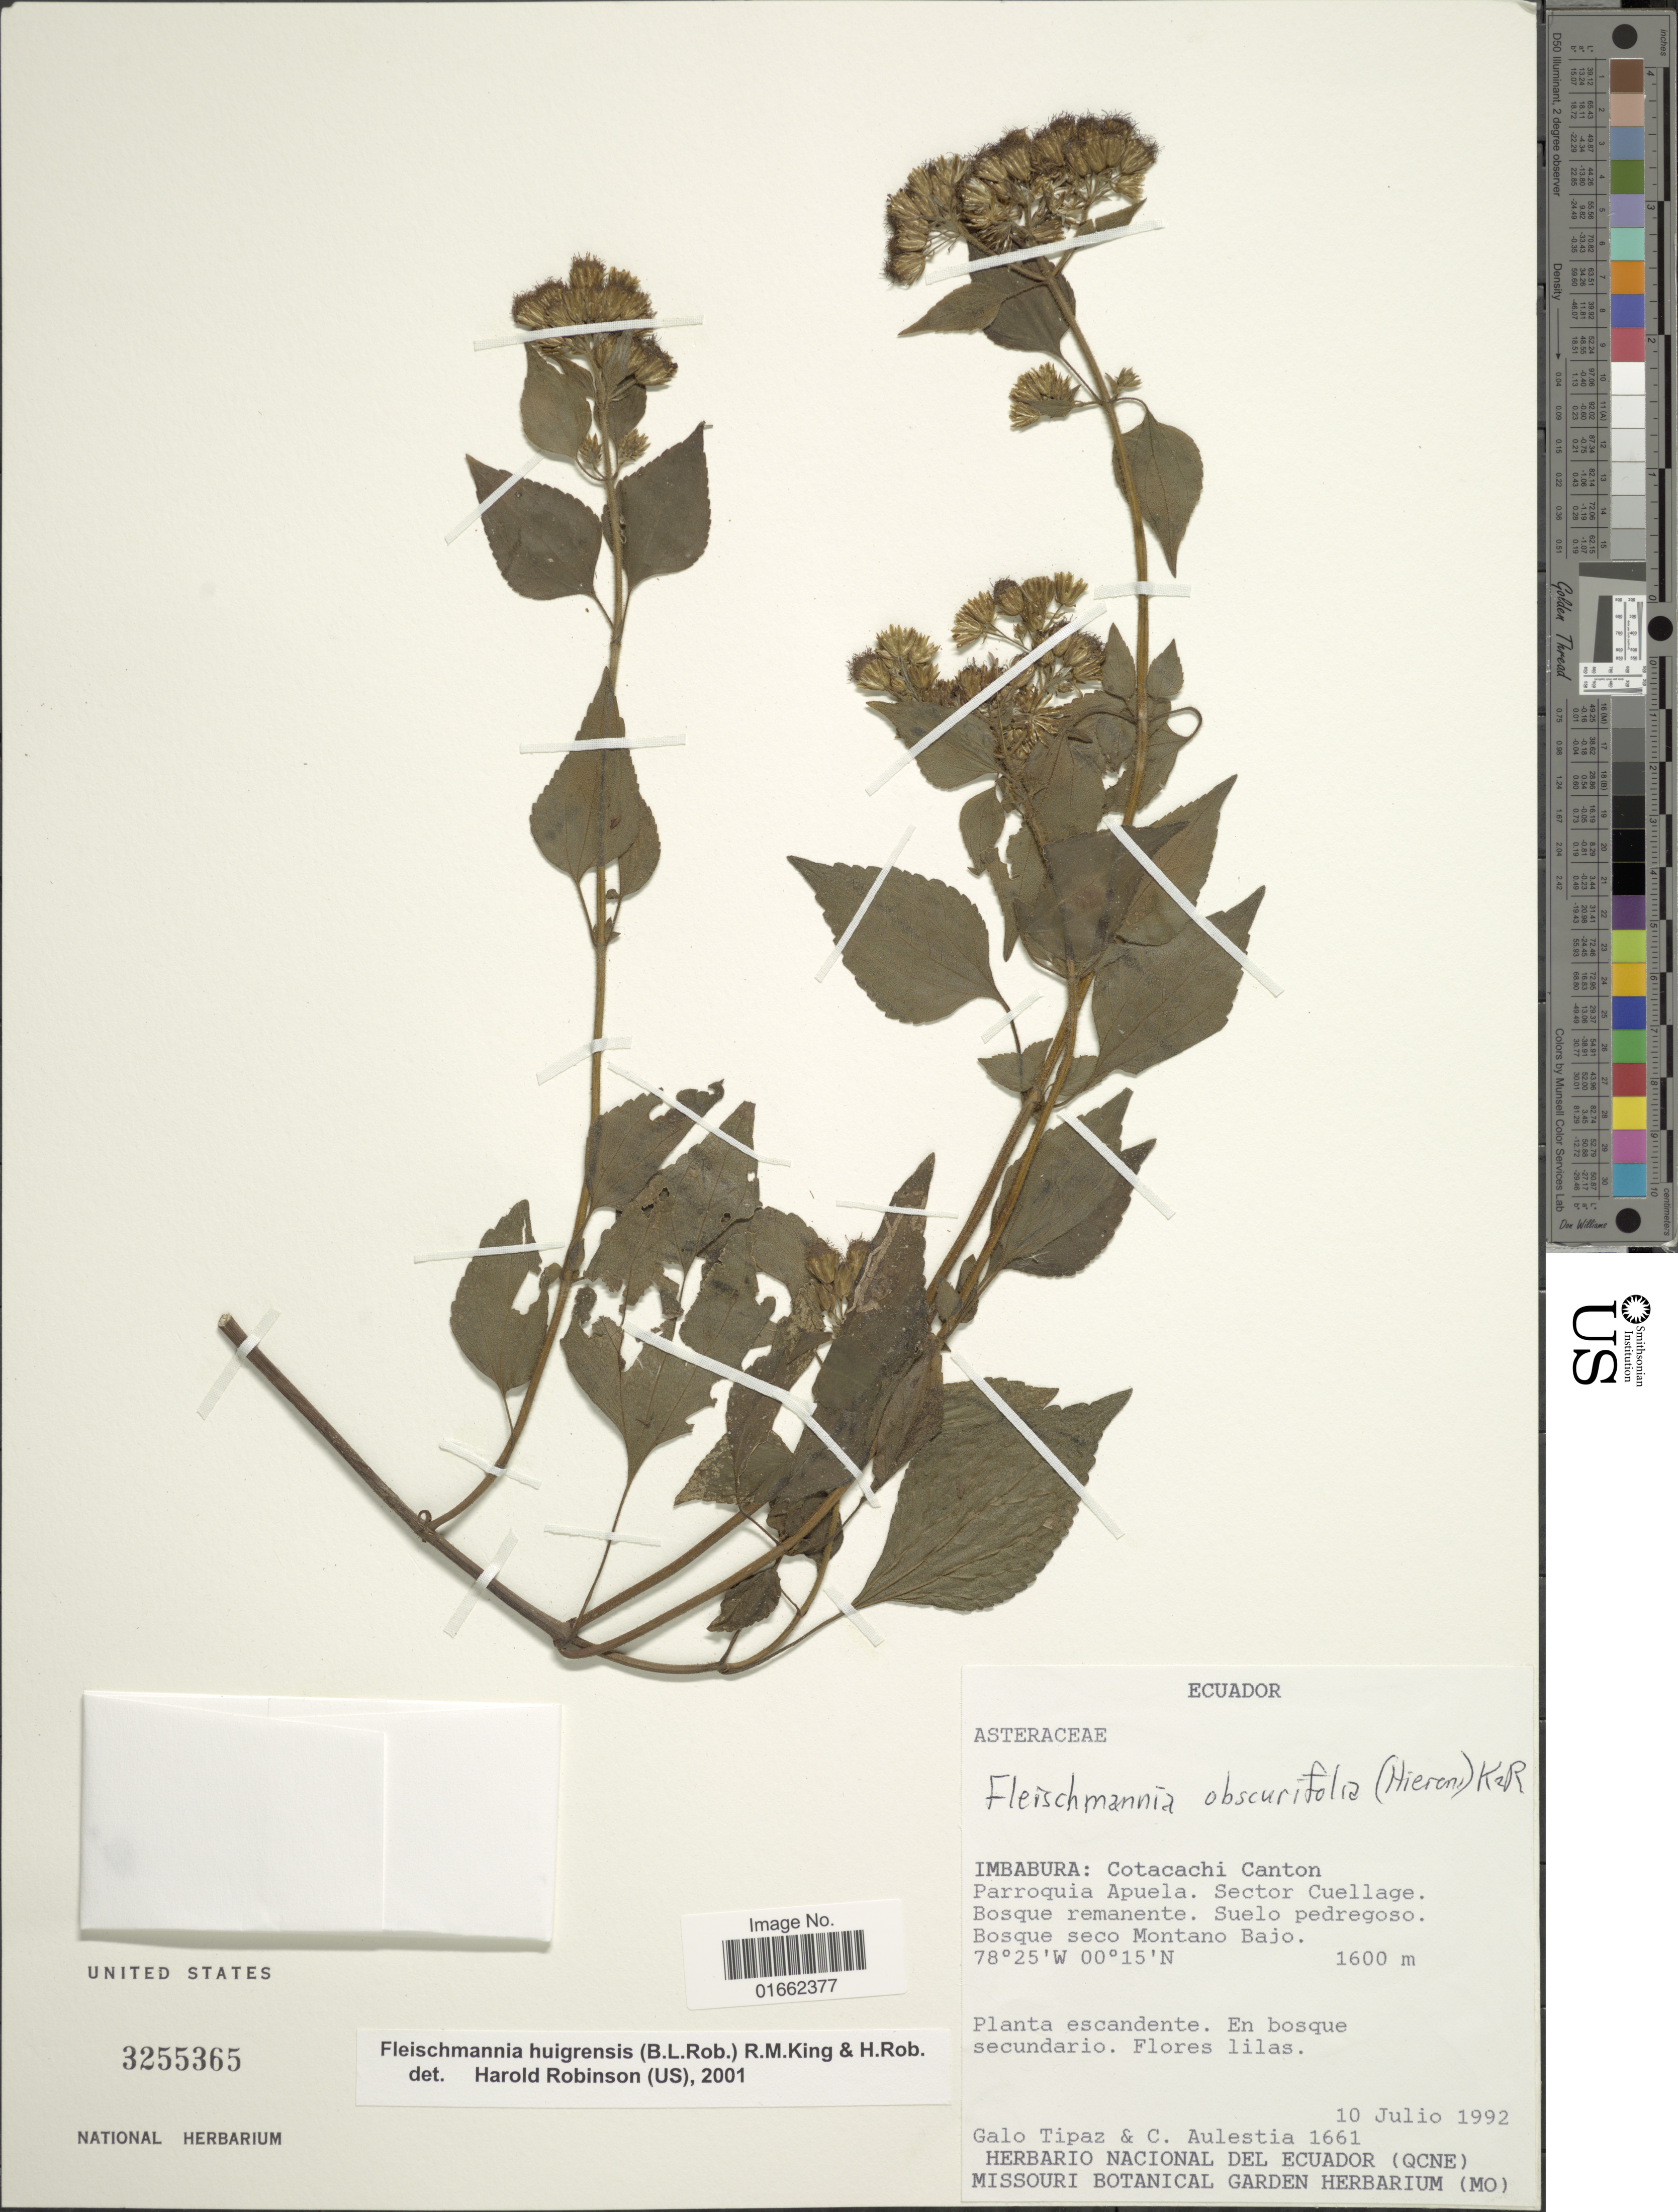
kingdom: Plantae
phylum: Tracheophyta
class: Magnoliopsida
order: Asterales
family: Asteraceae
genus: Fleischmannia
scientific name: Fleischmannia obscurifolia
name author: (Hieron.) R.M. King & H. Rob.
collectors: G. Tipaz & C. Aulestia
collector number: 1661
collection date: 1992-07-10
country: Ecuador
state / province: Imbabura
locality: Imbabura: Cotacachi Canton. Parroquia Apuela. Sector Cuellage. Bosque remanente. Suelo pedregoso. Bosque seco Montano Bajo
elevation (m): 1600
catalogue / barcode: US 3255365